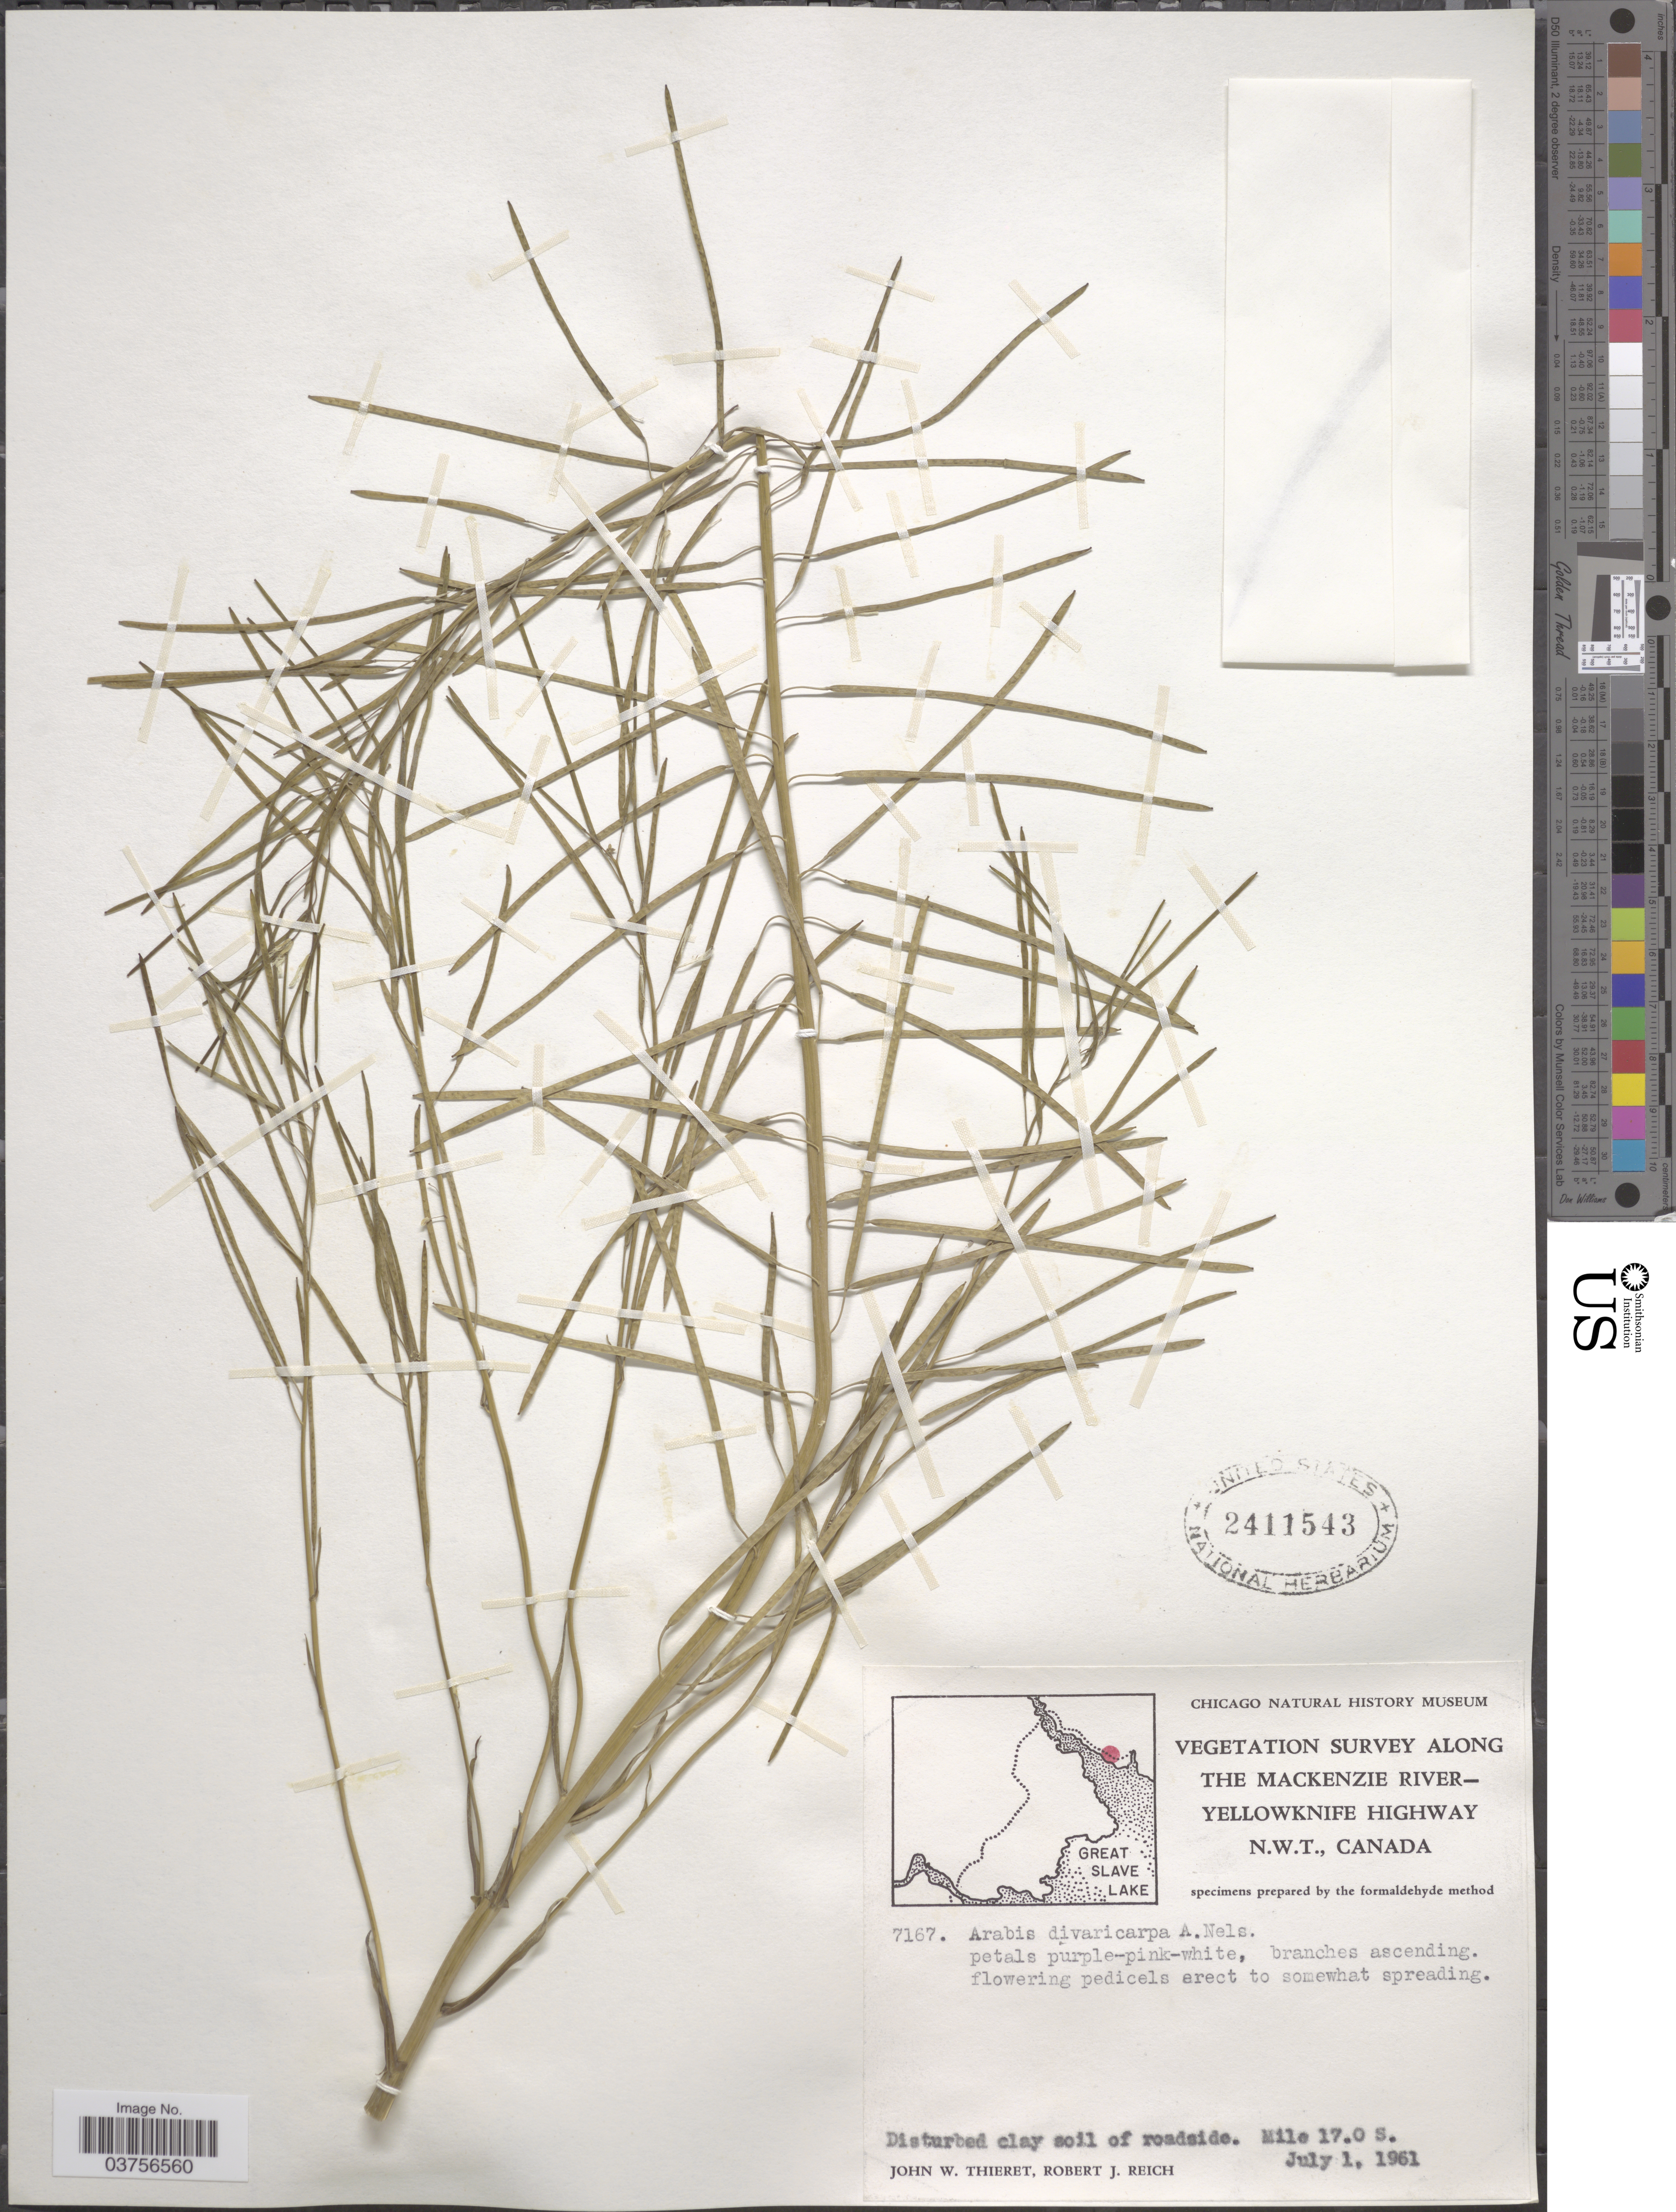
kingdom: Plantae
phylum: Tracheophyta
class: Magnoliopsida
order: Brassicales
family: Brassicaceae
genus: Arabis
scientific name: Arabis divaricarpa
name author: A. Nelson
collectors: J. W. Thieret & R. Reich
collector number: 7167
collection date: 1961-07-01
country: Canada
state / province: Northwest Territories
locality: Along The Mackenzie River - Yellowknife Highway. Mile 17.0 S.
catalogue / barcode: US 2411543